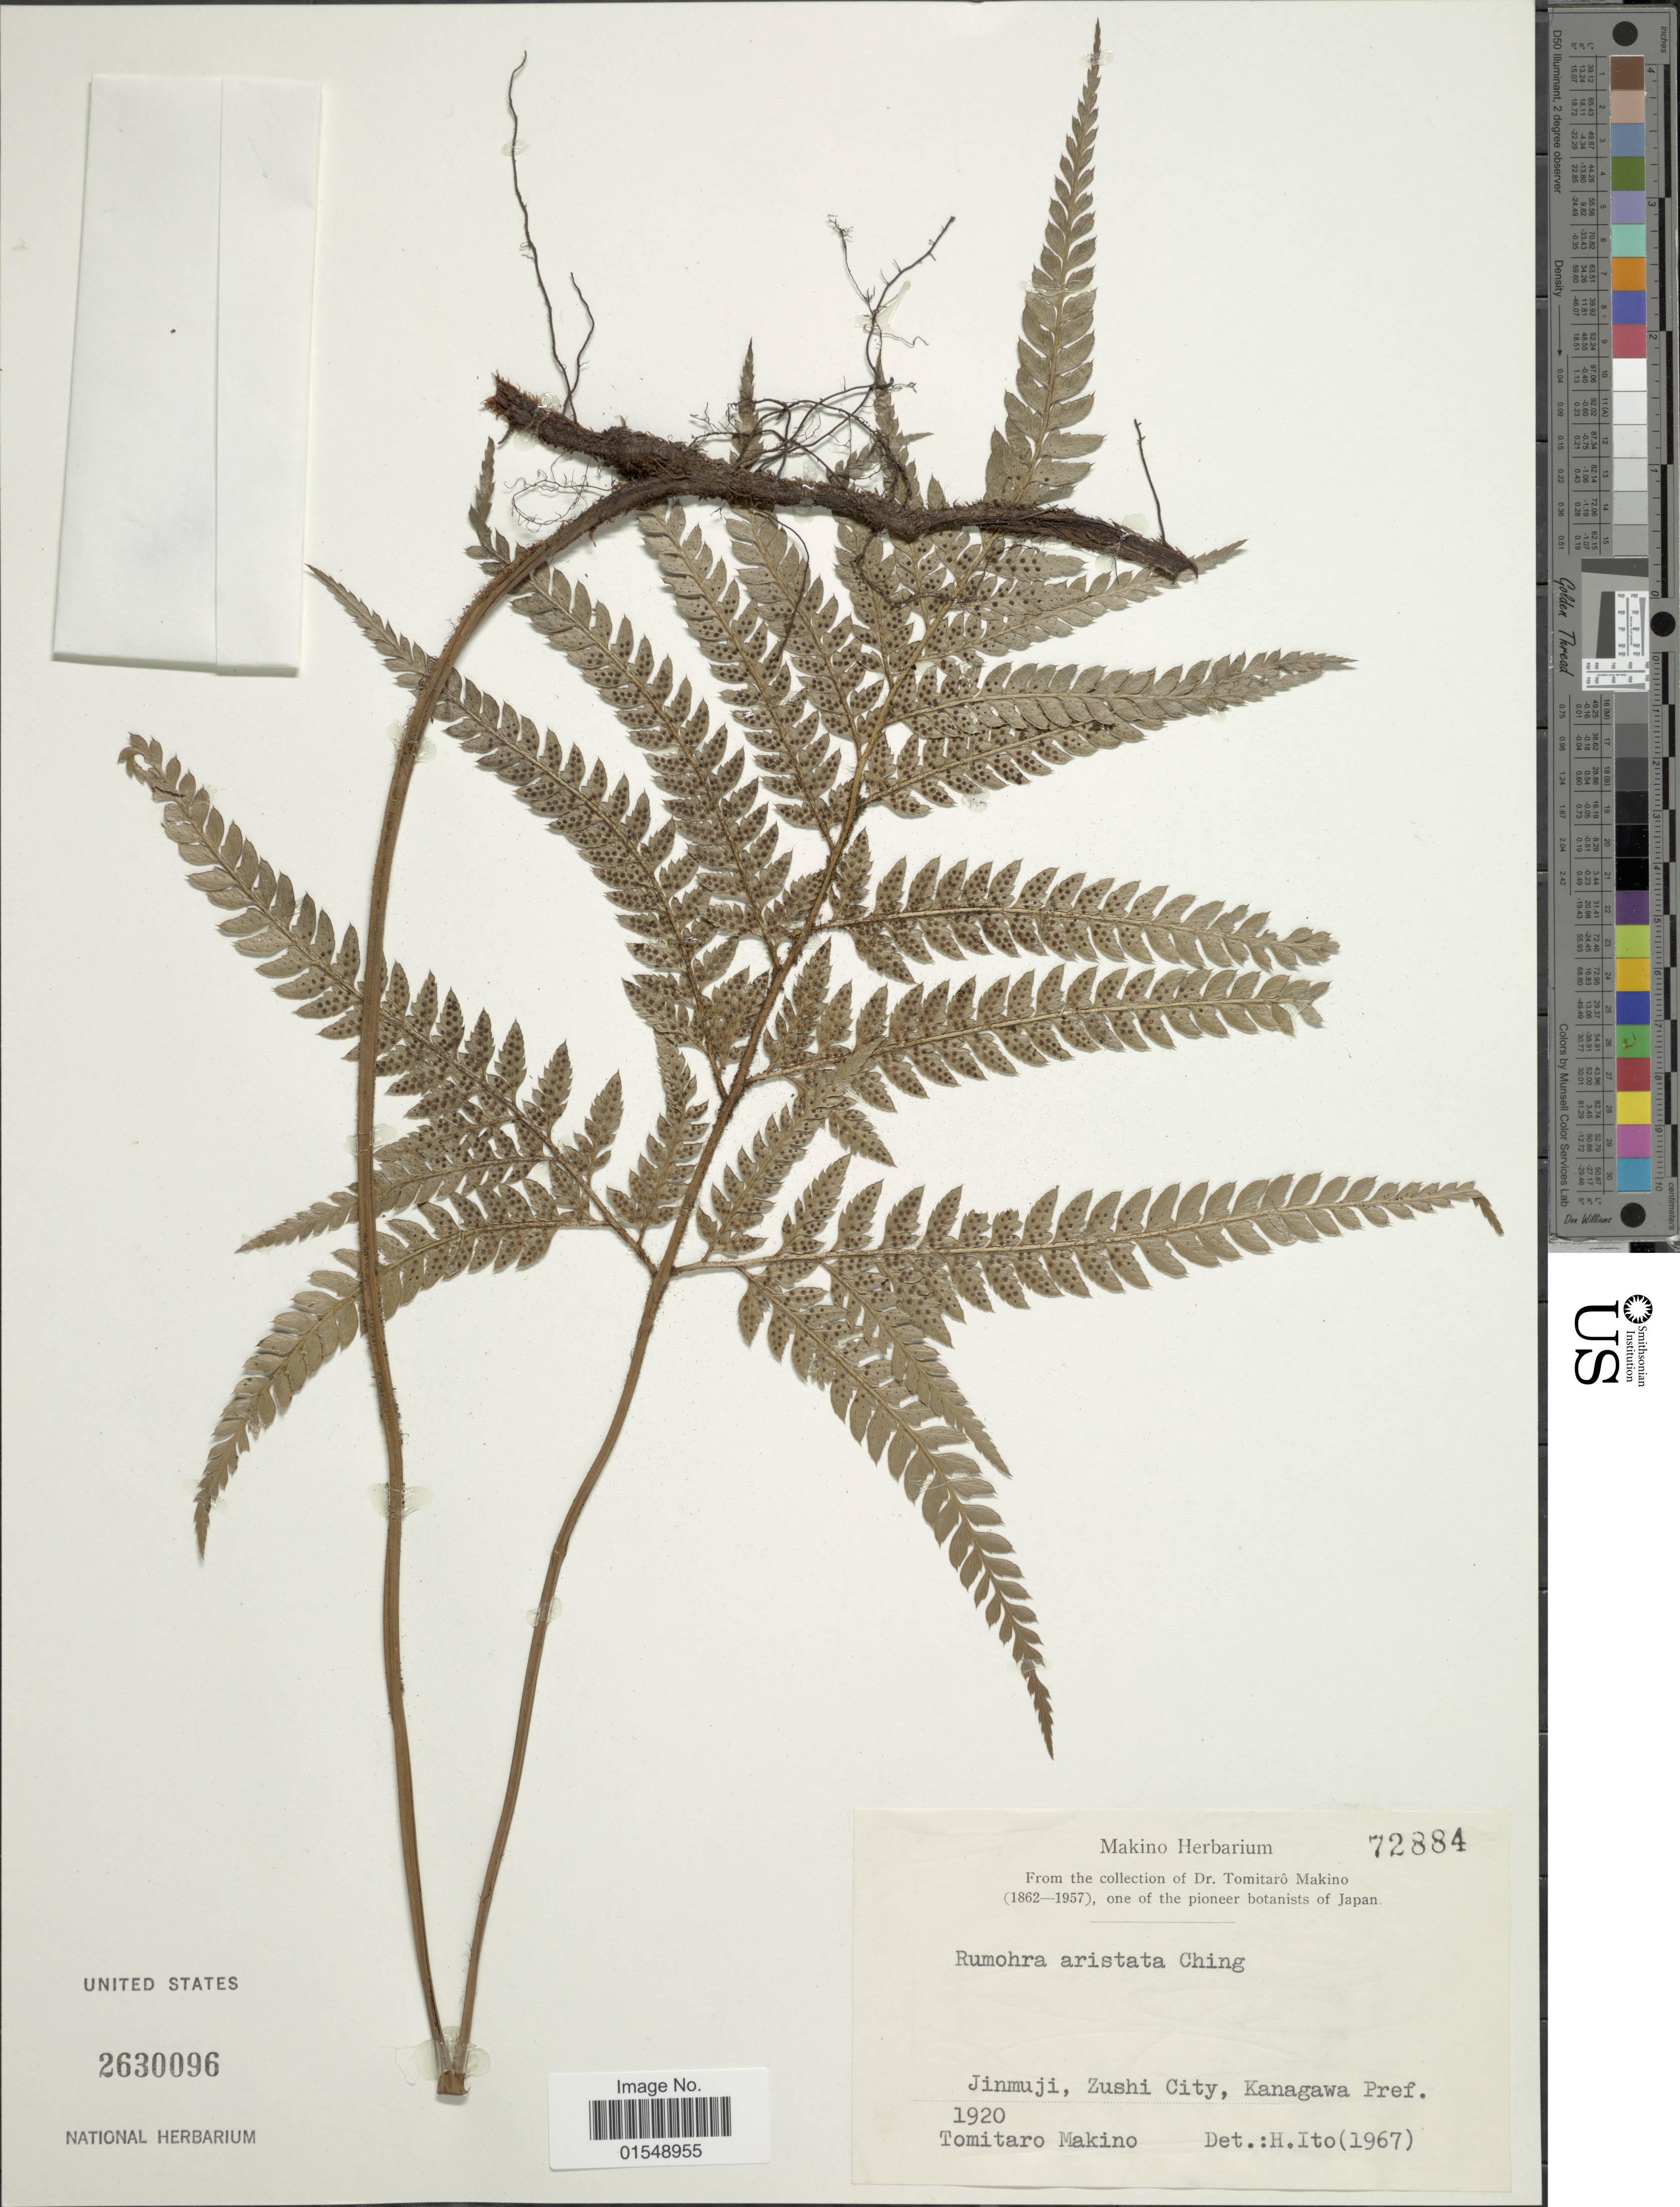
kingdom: Plantae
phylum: Tracheophyta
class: Polypodiopsida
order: Polypodiales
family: Dryopteridaceae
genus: Arachniodes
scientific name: Arachniodes aristata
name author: (G. Forst.) Tindale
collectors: T. Makino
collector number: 72884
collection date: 1920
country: Japan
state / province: Kanagawa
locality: Jinmuji, Zushi City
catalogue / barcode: US 2630096